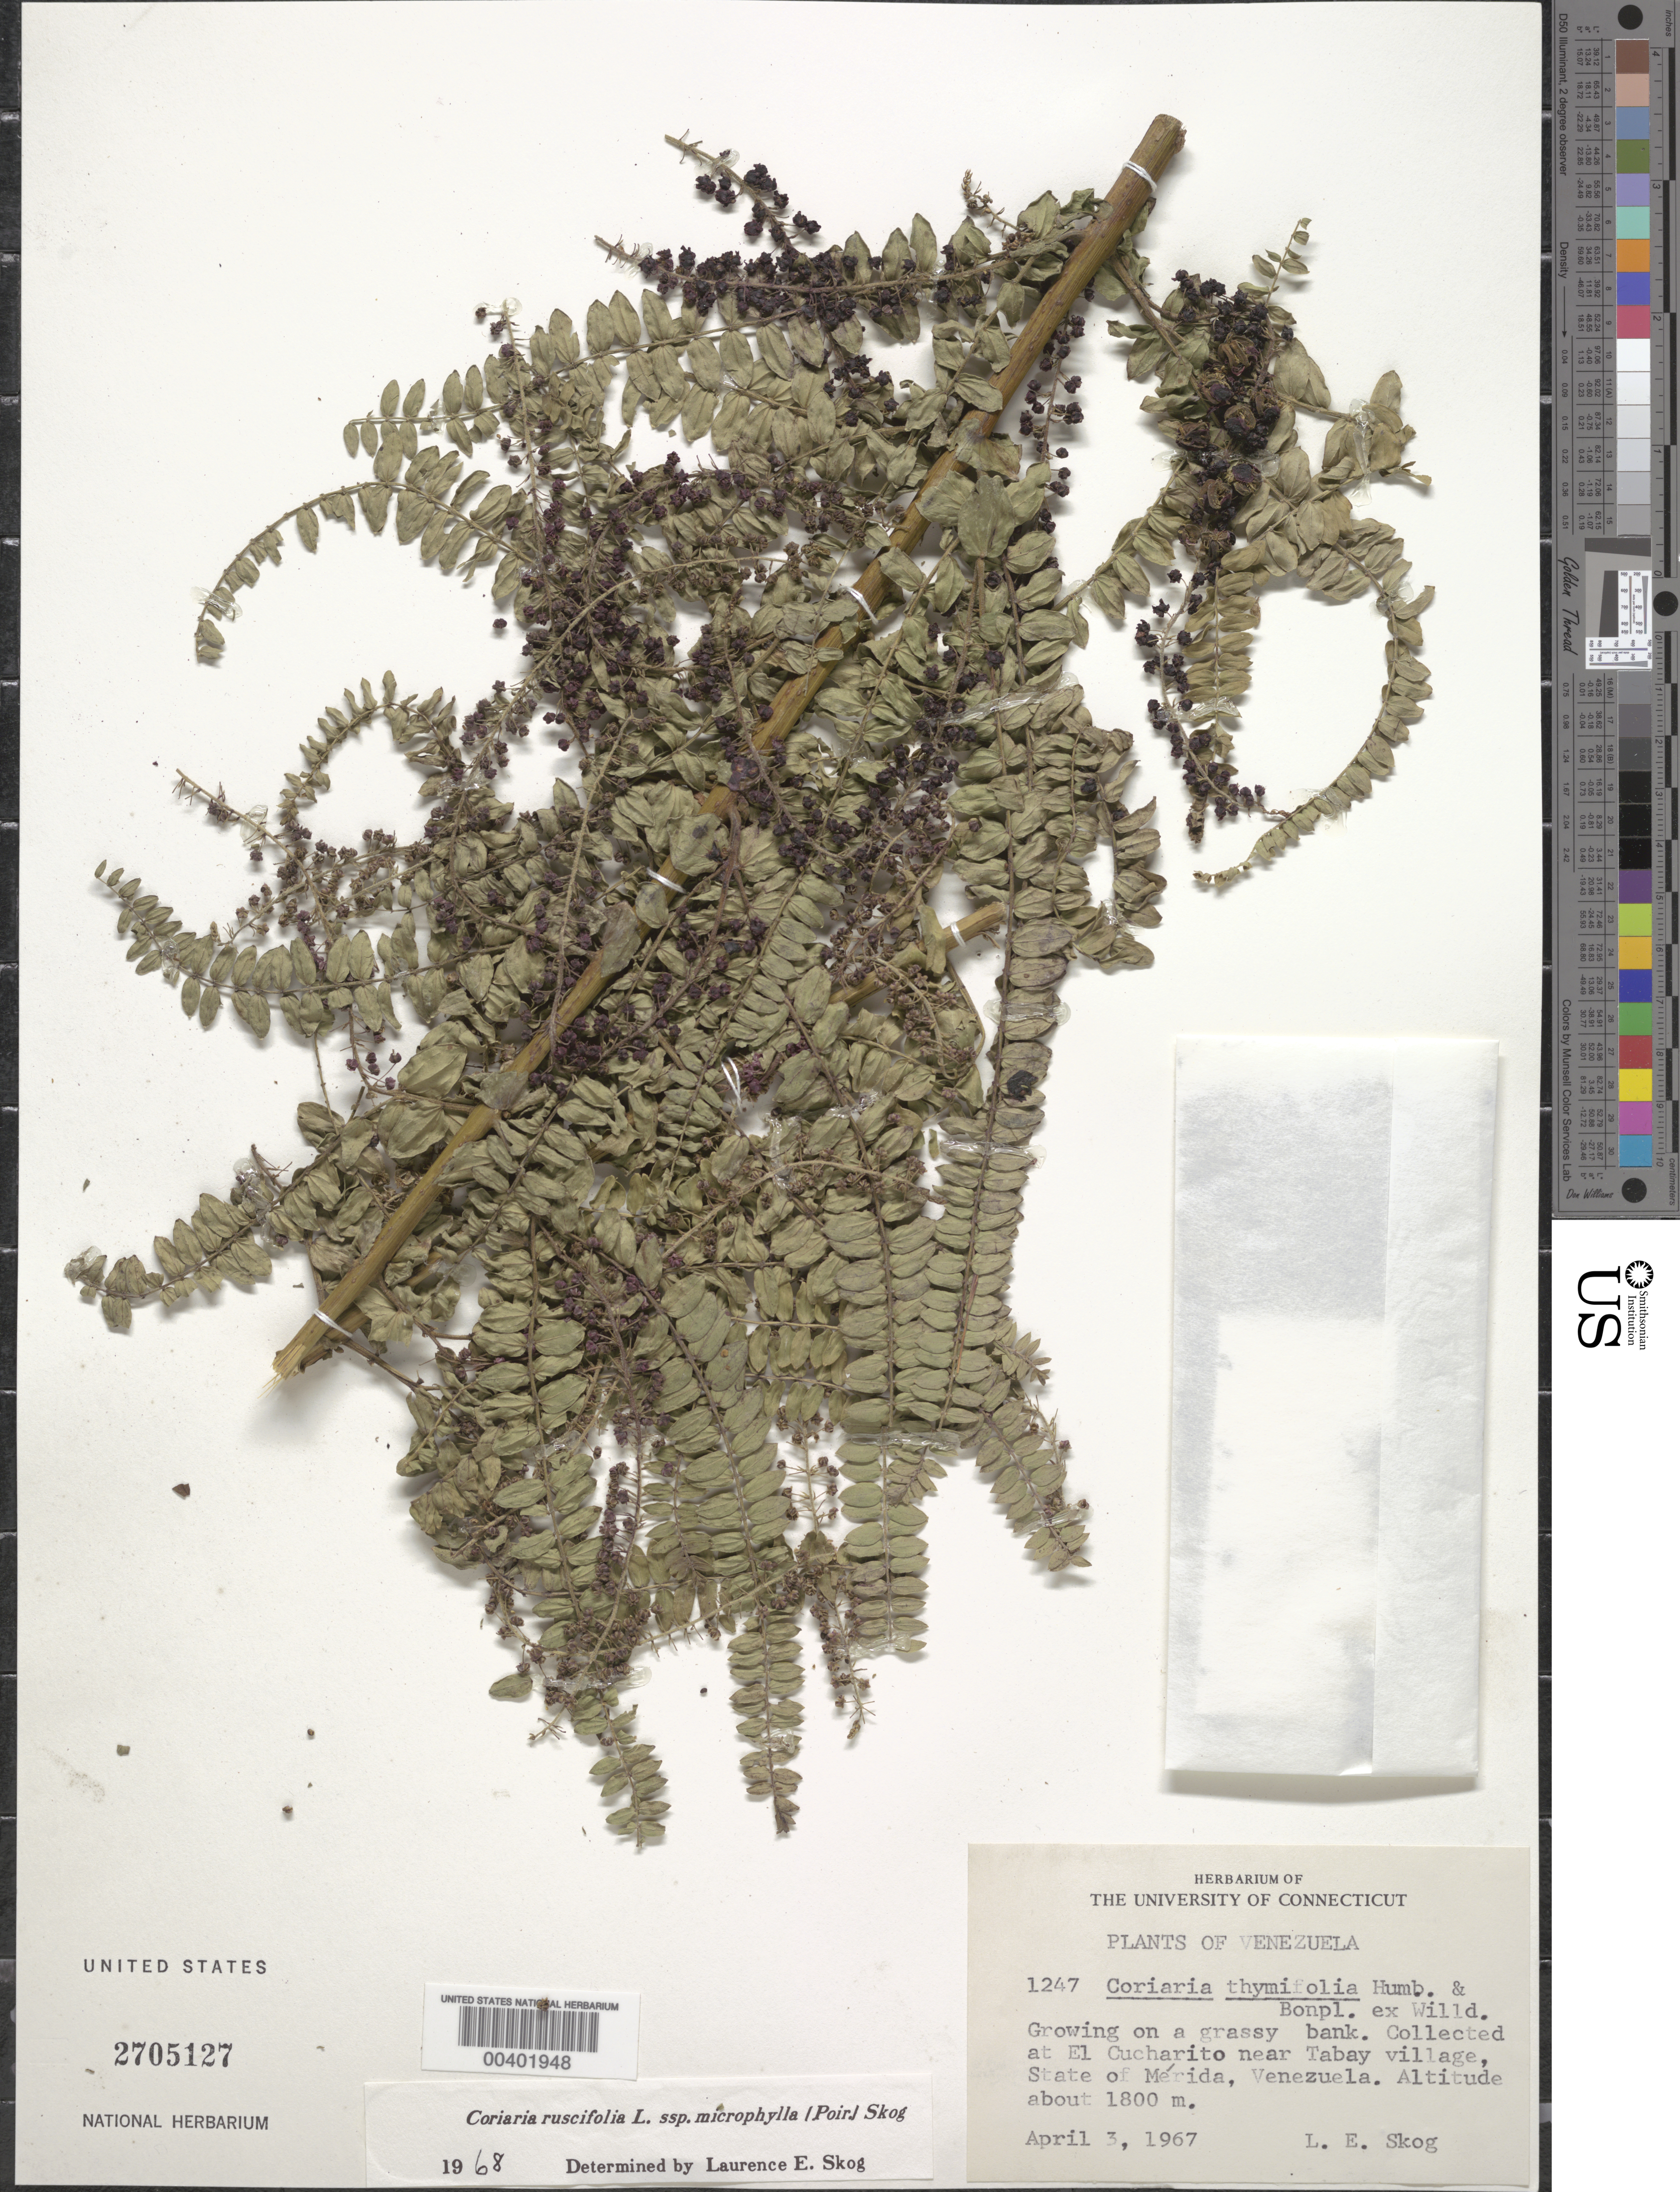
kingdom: Plantae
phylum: Tracheophyta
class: Magnoliopsida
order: Cucurbitales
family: Coriariaceae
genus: Coriaria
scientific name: Coriaria ruscifolia subsp. microphylla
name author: (Poir.) L.E. Skog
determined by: Skog, Laurence E.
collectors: L. E. Skog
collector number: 1247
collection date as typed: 03 Apr 1967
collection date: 1967-04-03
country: Venezuela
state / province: Barinas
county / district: Bolívar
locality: El Cucharito near Tabay village. Cucharito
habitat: Grassy bank.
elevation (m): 1800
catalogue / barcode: US 2705127